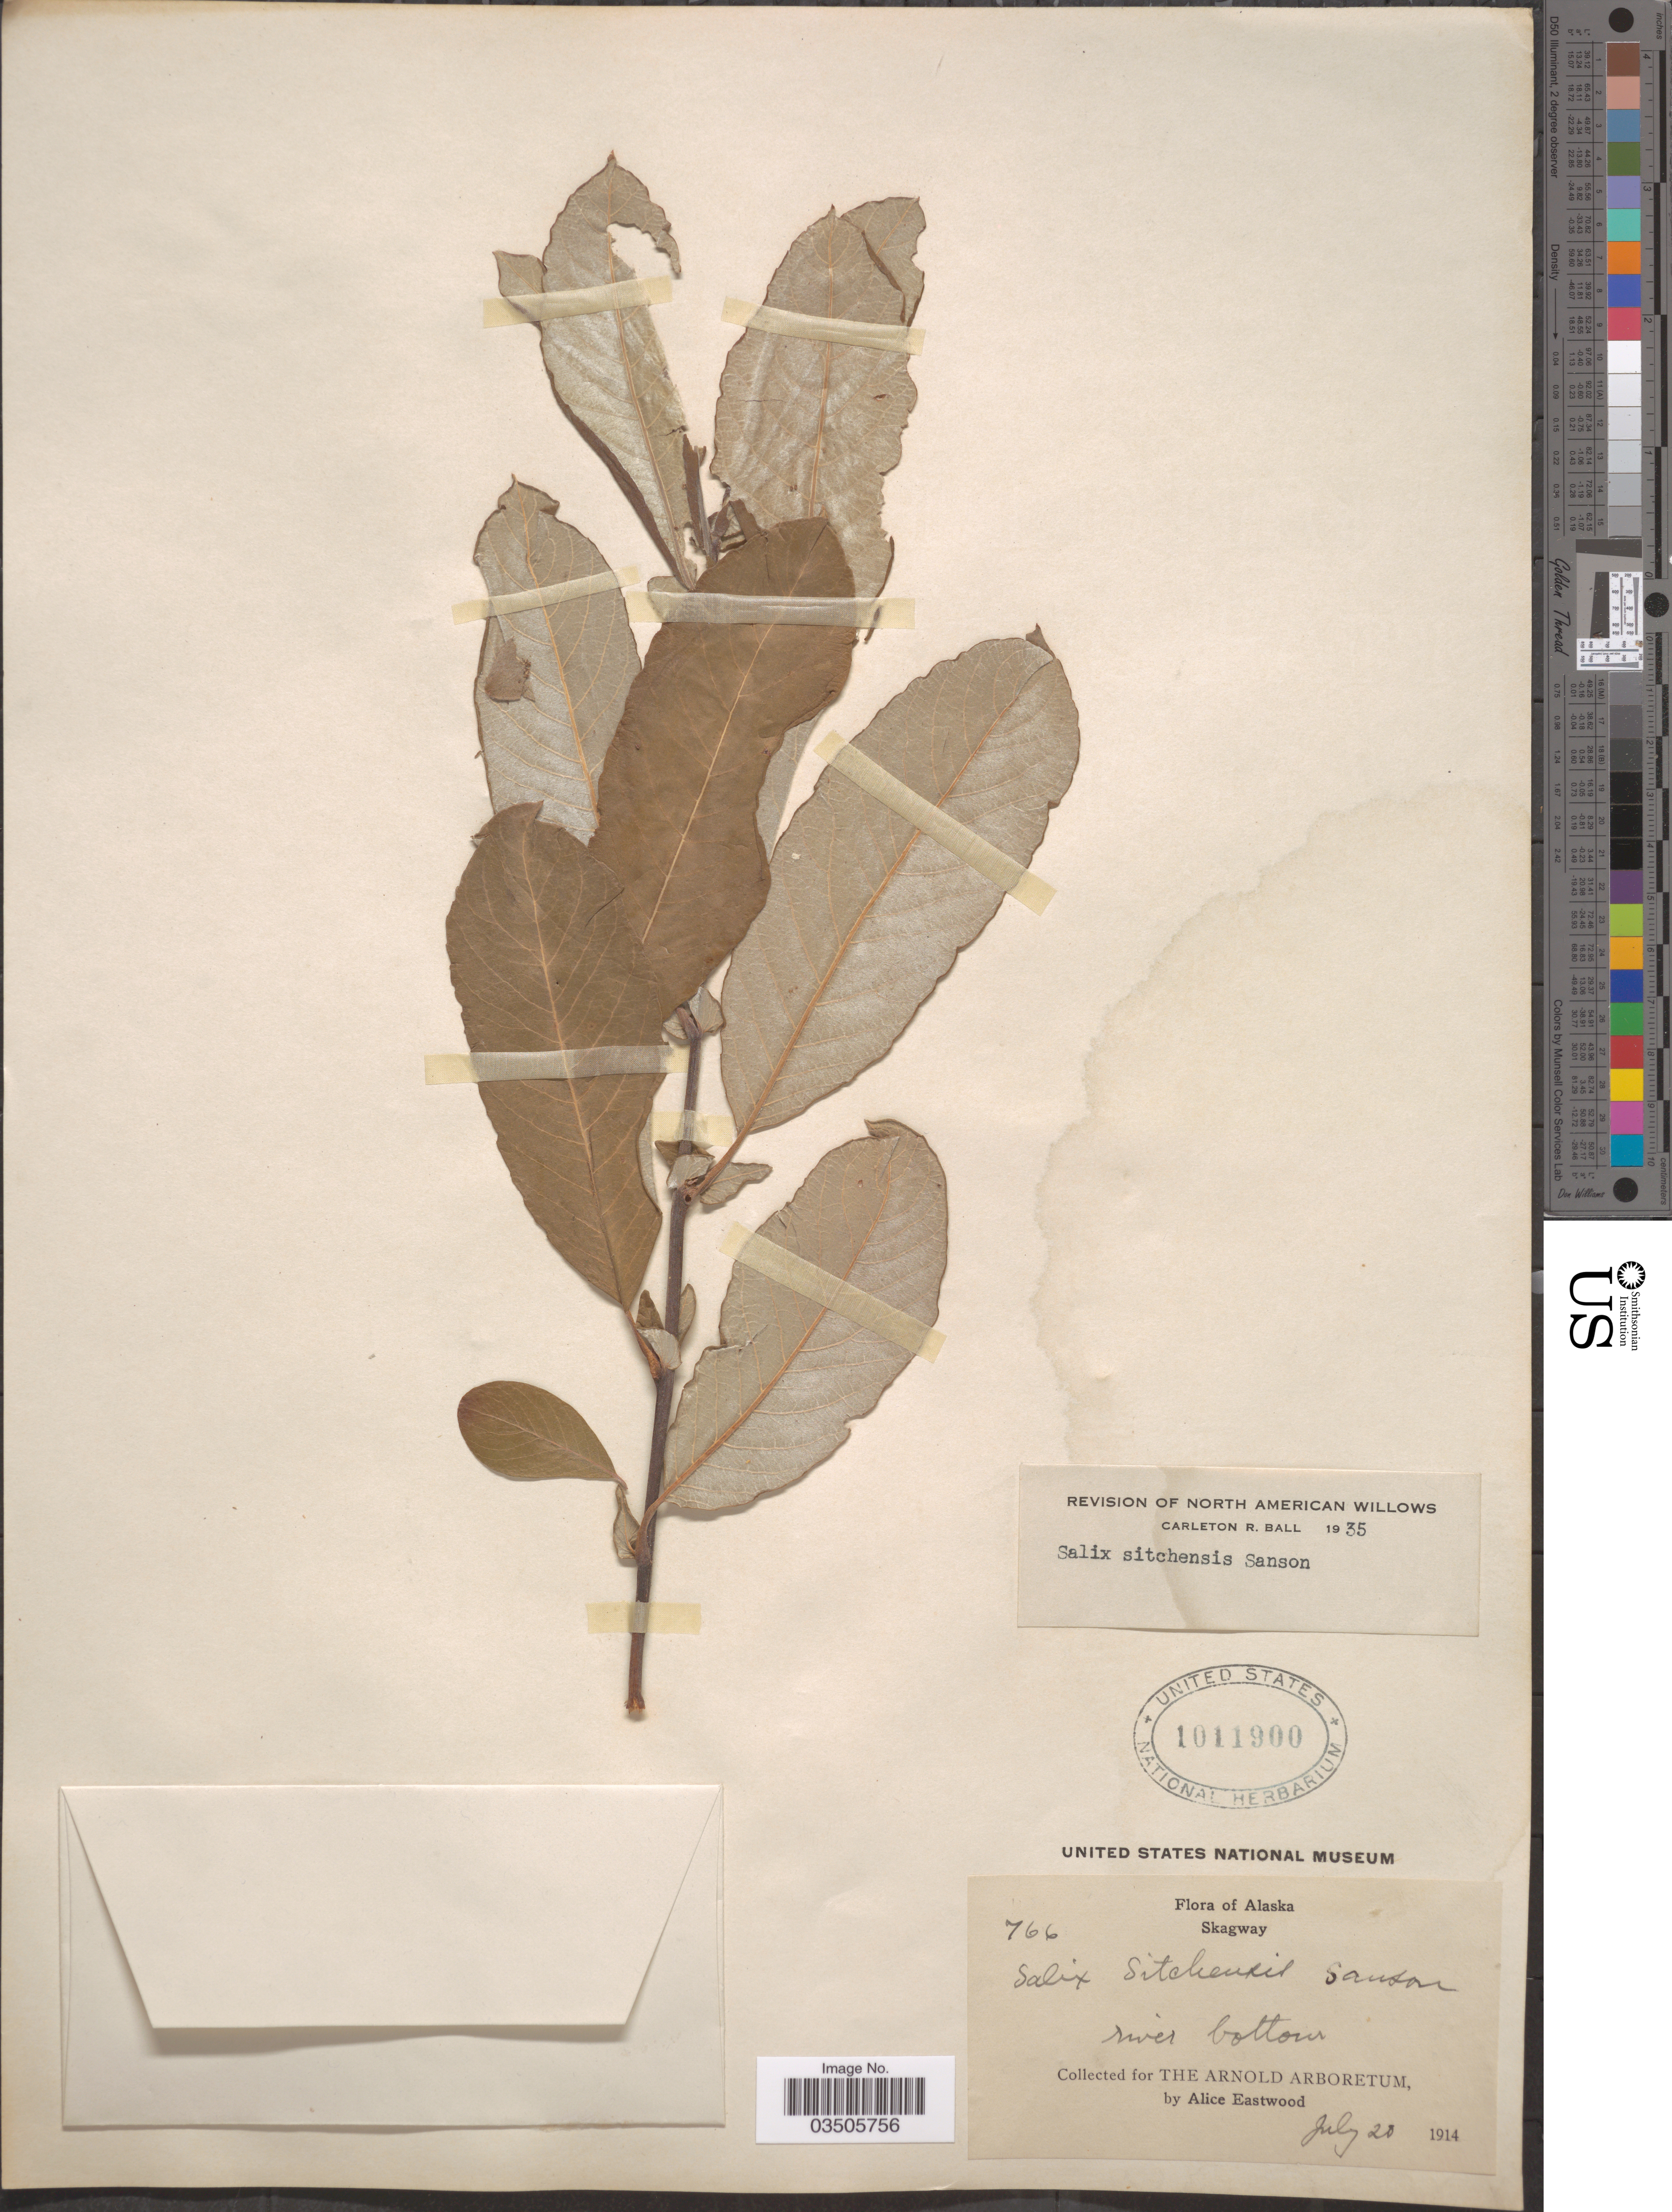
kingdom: Plantae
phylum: Tracheophyta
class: Magnoliopsida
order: Malpighiales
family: Salicaceae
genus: Salix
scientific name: Salix sitchensis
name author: Sanson ex Bong.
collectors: A. Eastwood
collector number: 766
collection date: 1914-07-20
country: United States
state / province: Alaska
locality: Skagway. River bottom.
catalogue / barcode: US 1011900